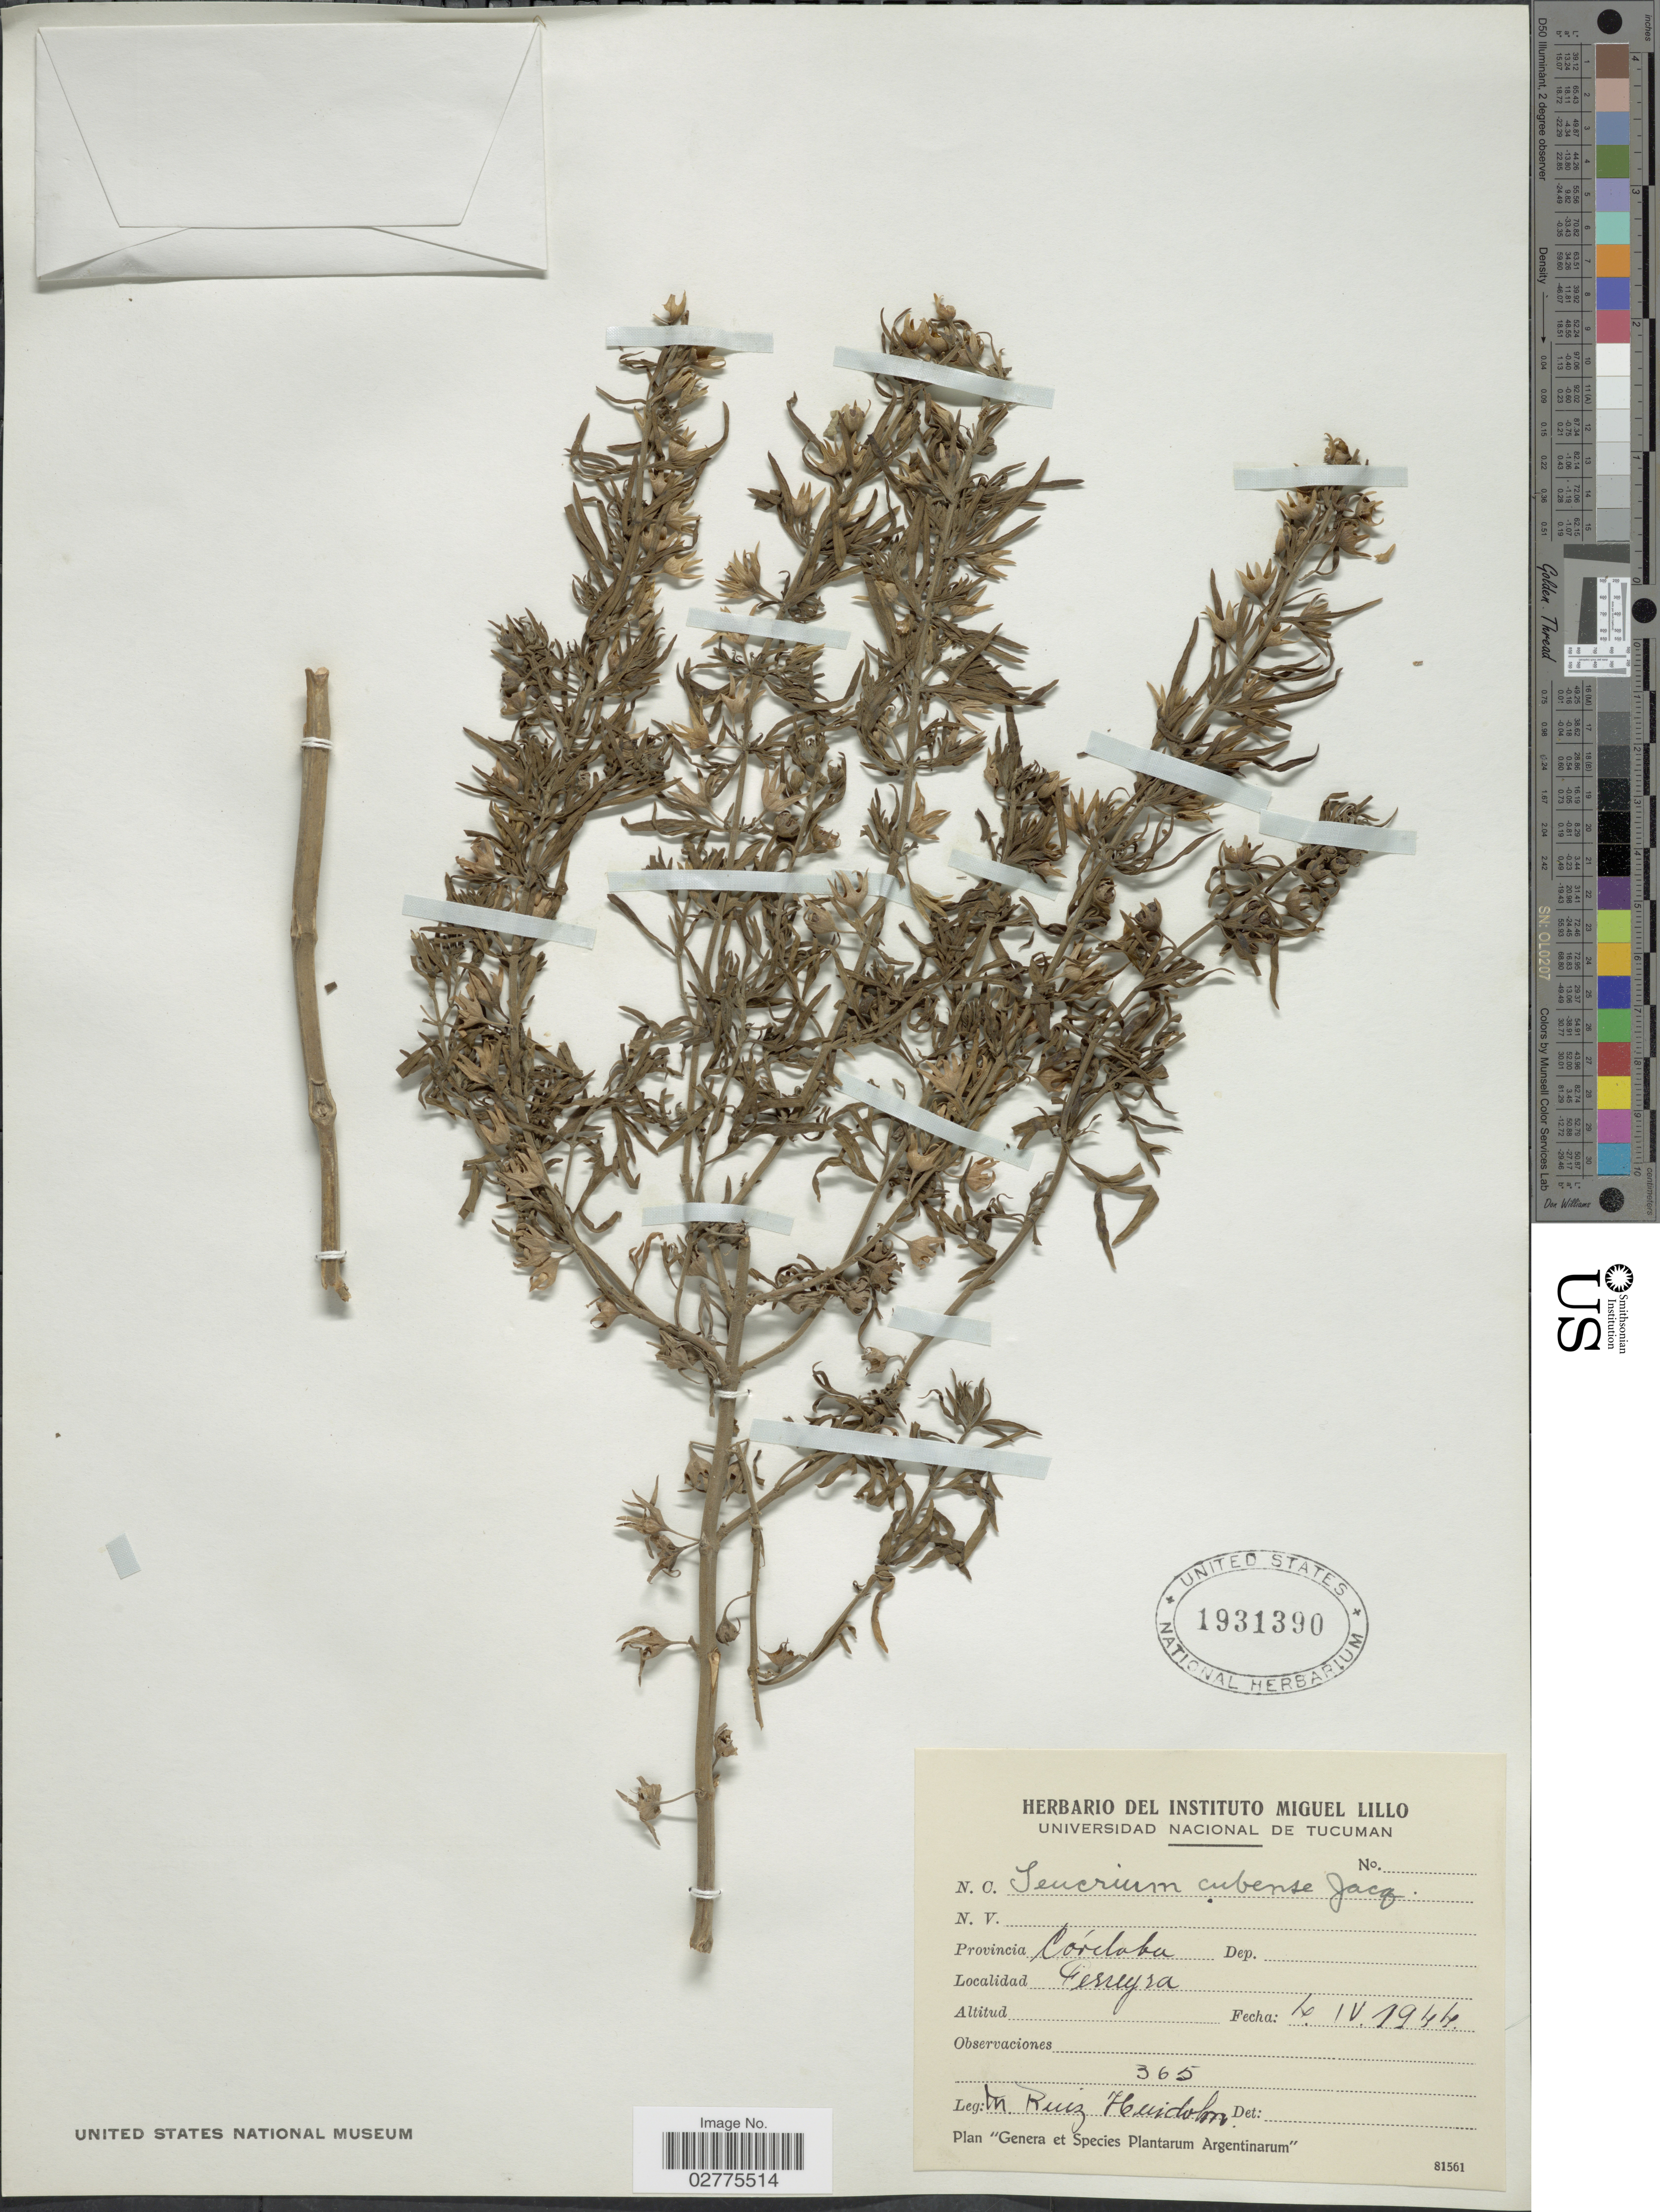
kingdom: Plantae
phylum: Tracheophyta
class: Magnoliopsida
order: Lamiales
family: Lamiaceae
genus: Teucrium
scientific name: Teucrium cubense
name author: Jacq.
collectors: M. Ruiz Huidobro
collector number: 365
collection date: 1944-04-04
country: Argentina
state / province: Cordoba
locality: Provincia Córdoba, Ferreyra.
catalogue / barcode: US 1931390